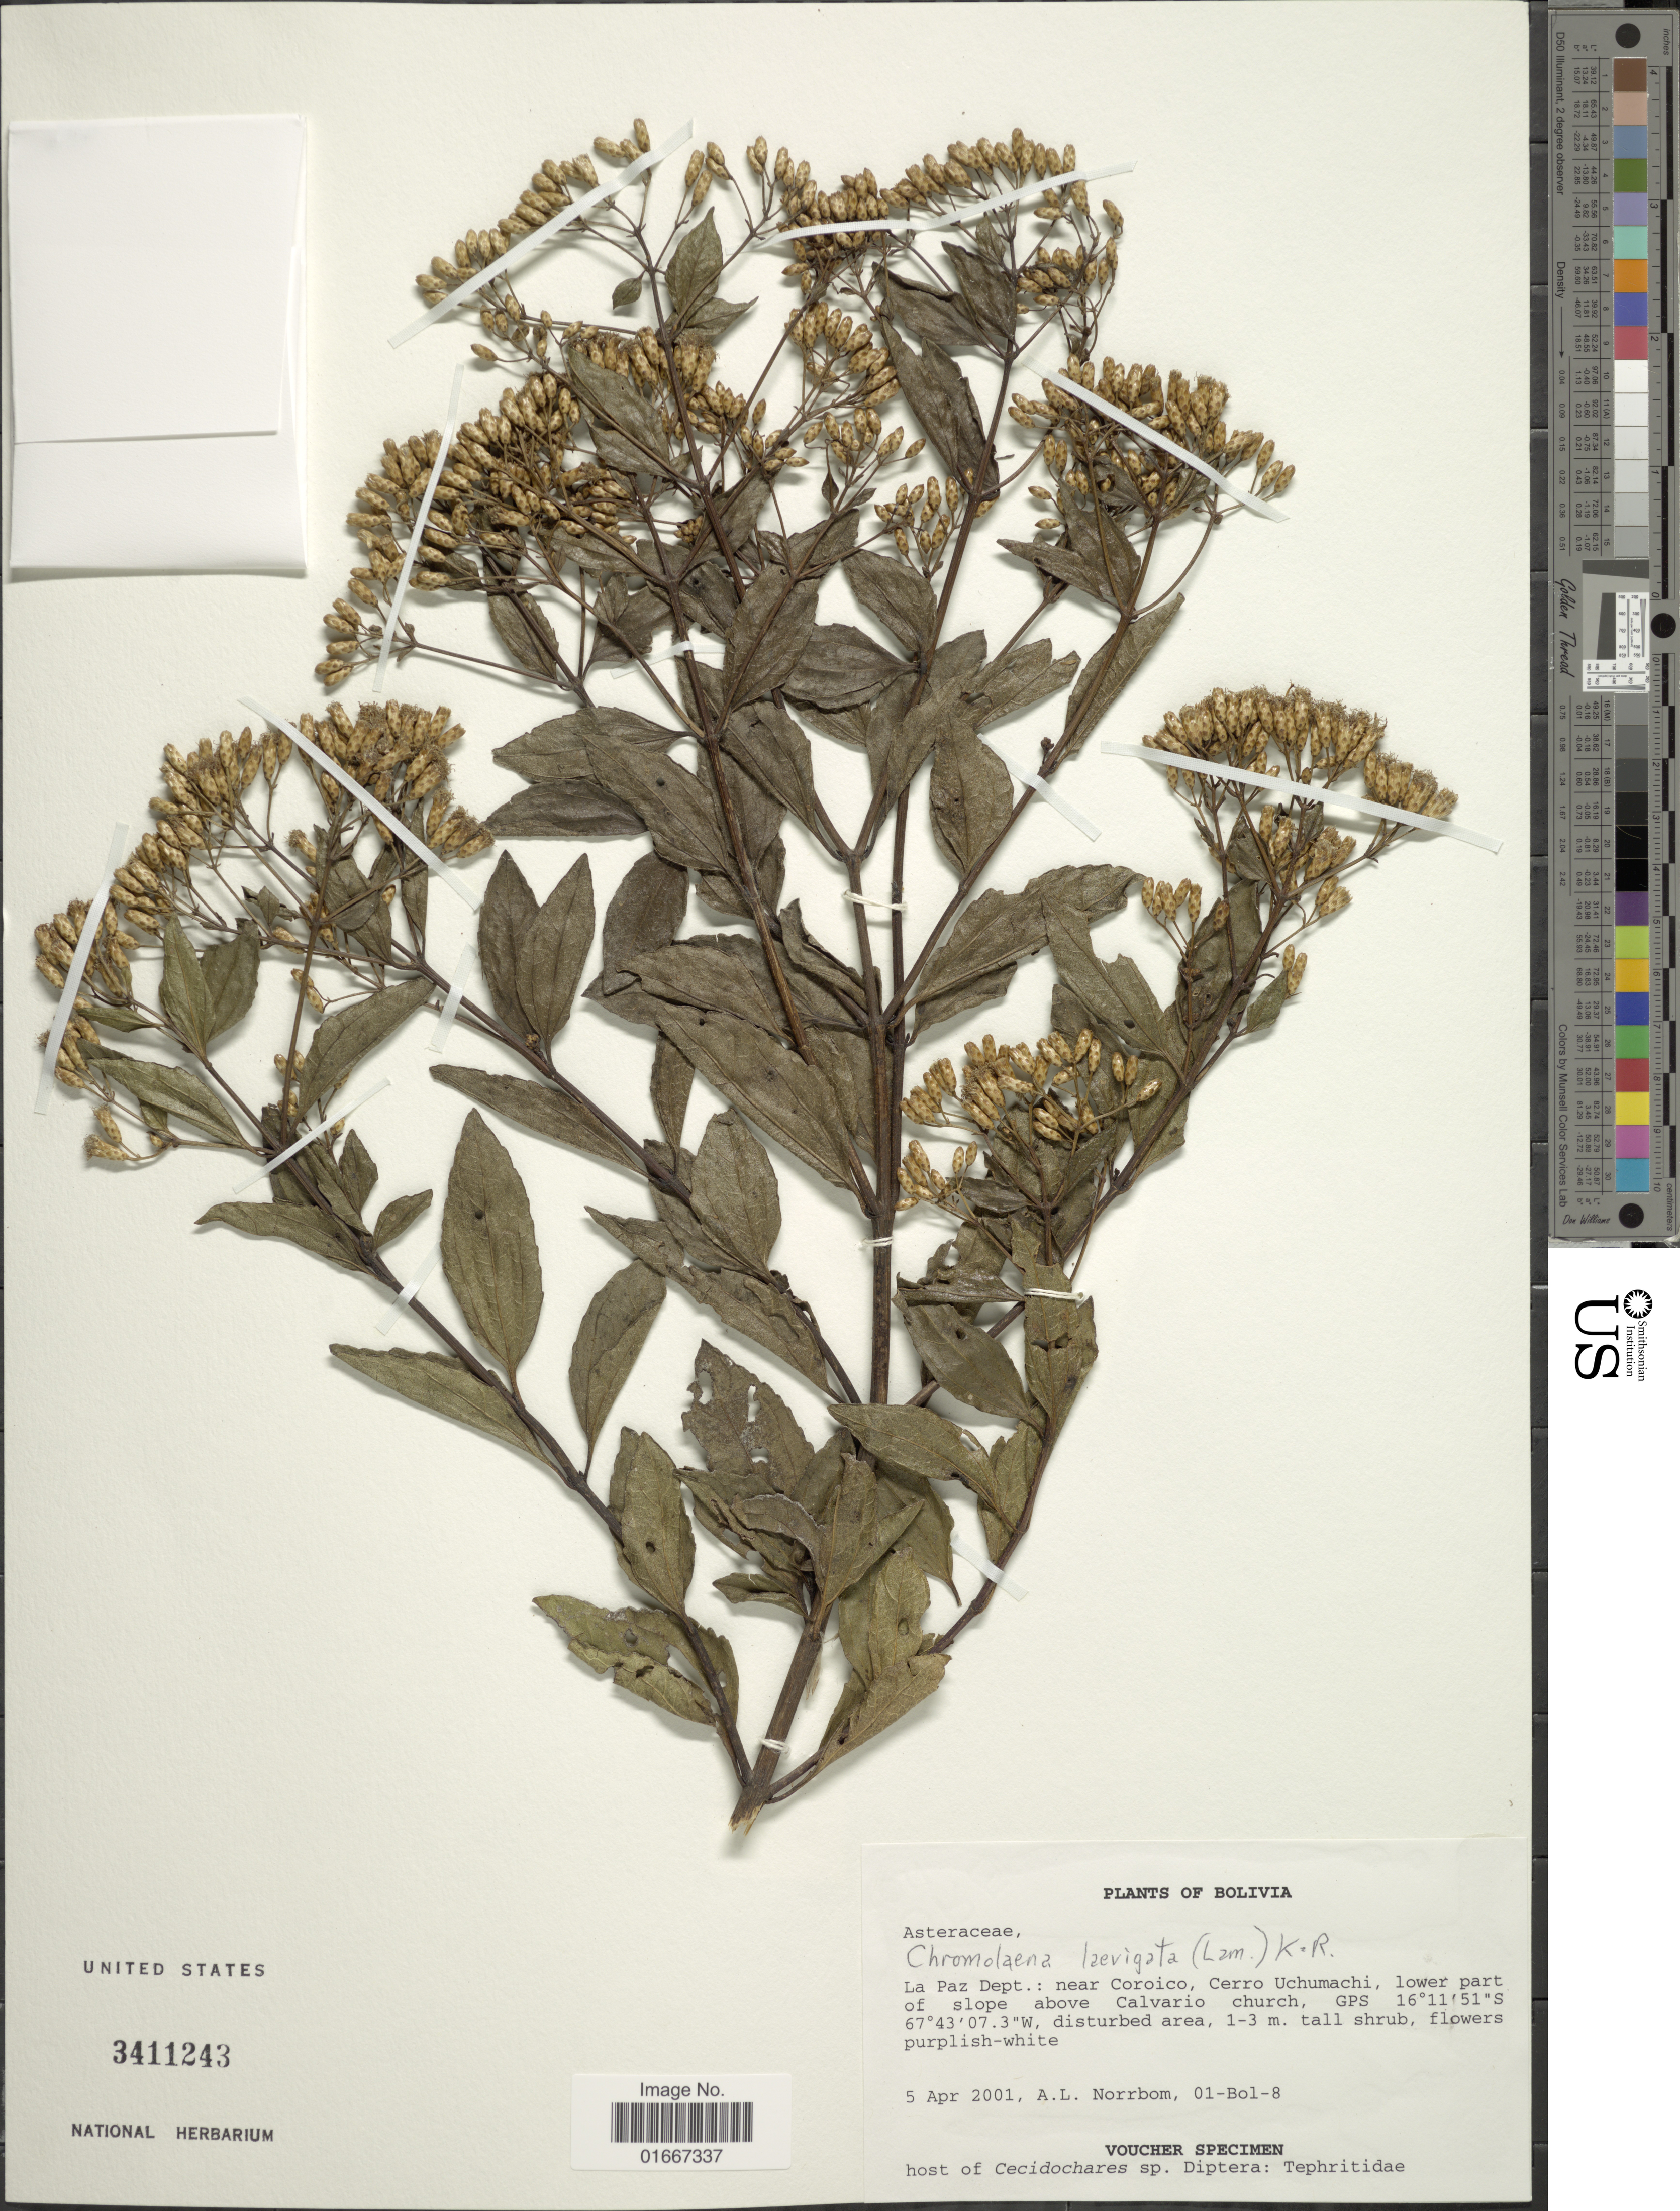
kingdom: Plantae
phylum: Tracheophyta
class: Magnoliopsida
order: Asterales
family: Asteraceae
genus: Chromolaena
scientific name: Chromolaena laevigata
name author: (Lam.) R.M. King & H. Rob.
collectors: A. L. Norrbom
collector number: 01BOL8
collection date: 2001-04-05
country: Bolivia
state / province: La Paz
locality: Near Coroico, Cerro Uchumachi, lower part of slope above Calvario church, GPS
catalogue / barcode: US 3411243